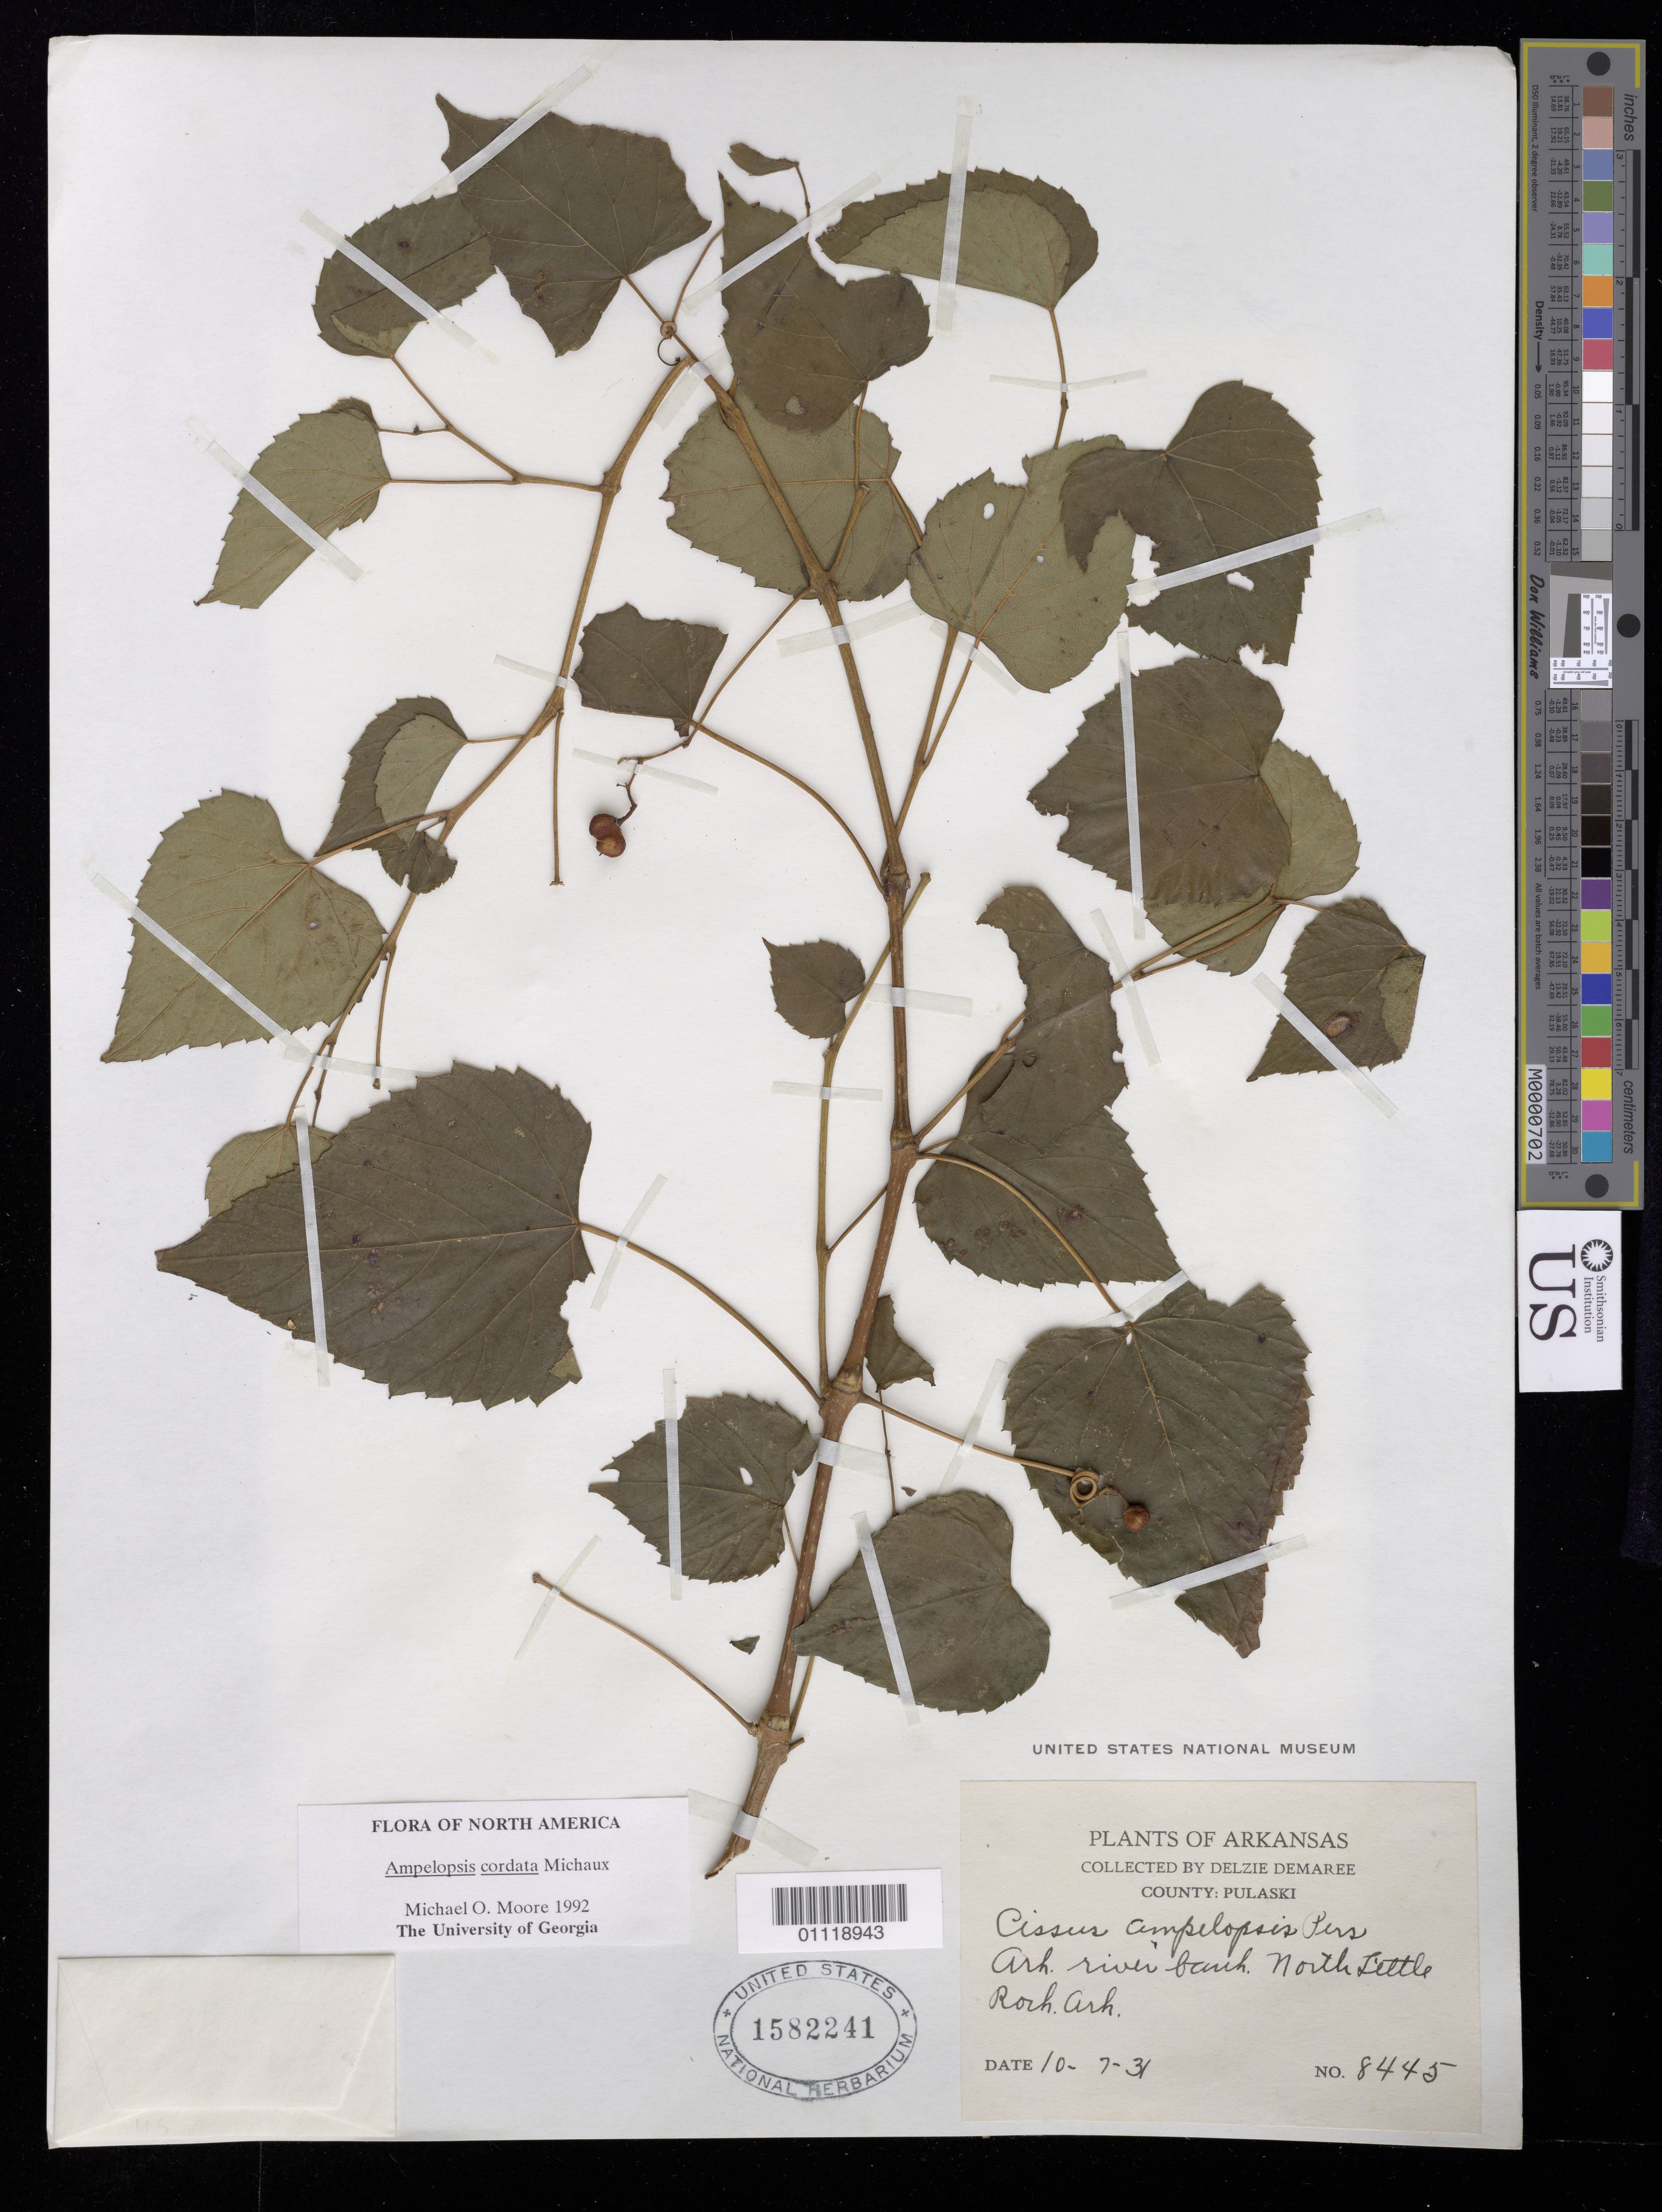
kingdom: Plantae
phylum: Tracheophyta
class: Magnoliopsida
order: Vitales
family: Vitaceae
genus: Ampelopsis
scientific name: Ampelopsis cordata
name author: Michx.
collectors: D. Demaree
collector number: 8445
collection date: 1931-10-07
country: United States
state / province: Arkansas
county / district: Pulaski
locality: N Little Rock.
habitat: River banks.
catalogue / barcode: US 1582241